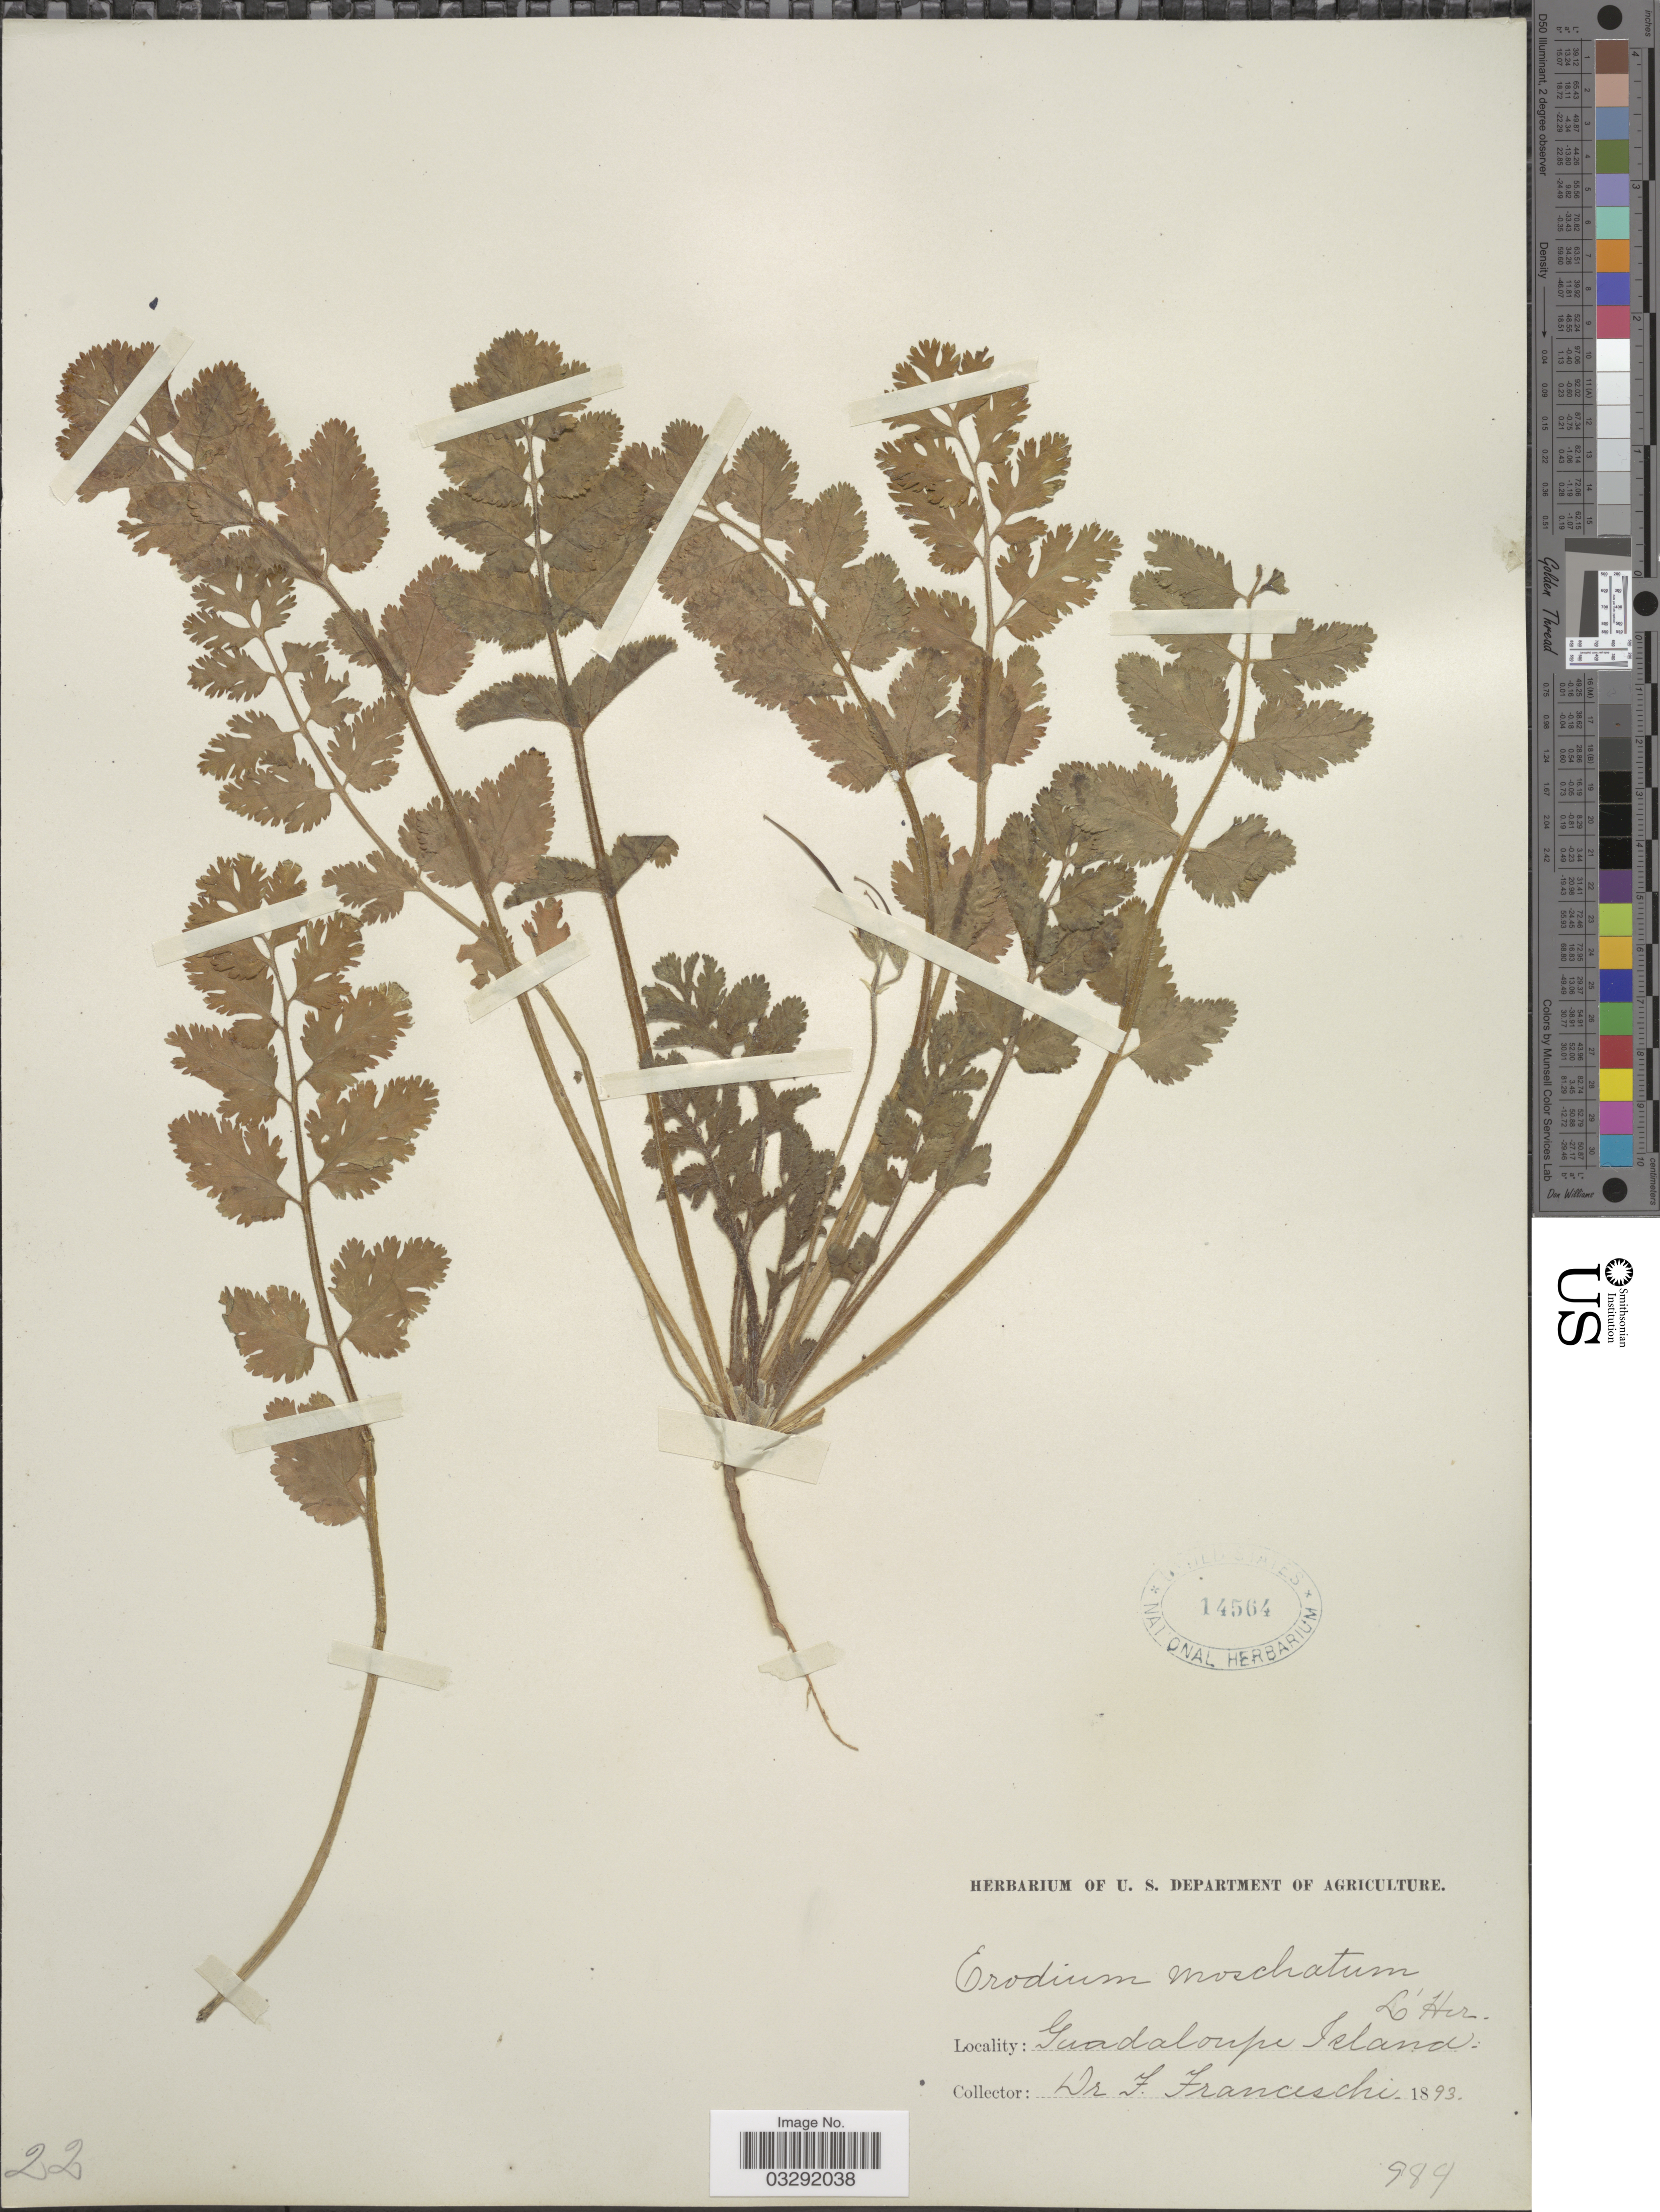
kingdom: Plantae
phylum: Tracheophyta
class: Magnoliopsida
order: Geraniales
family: Geraniaceae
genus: Erodium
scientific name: Erodium moschatum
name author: (L.) L'Hér. ex Aiton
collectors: F. Franceschi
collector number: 989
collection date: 1893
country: Mexico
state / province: Baja California Norte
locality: Guadaloupe Island.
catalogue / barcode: US 14564